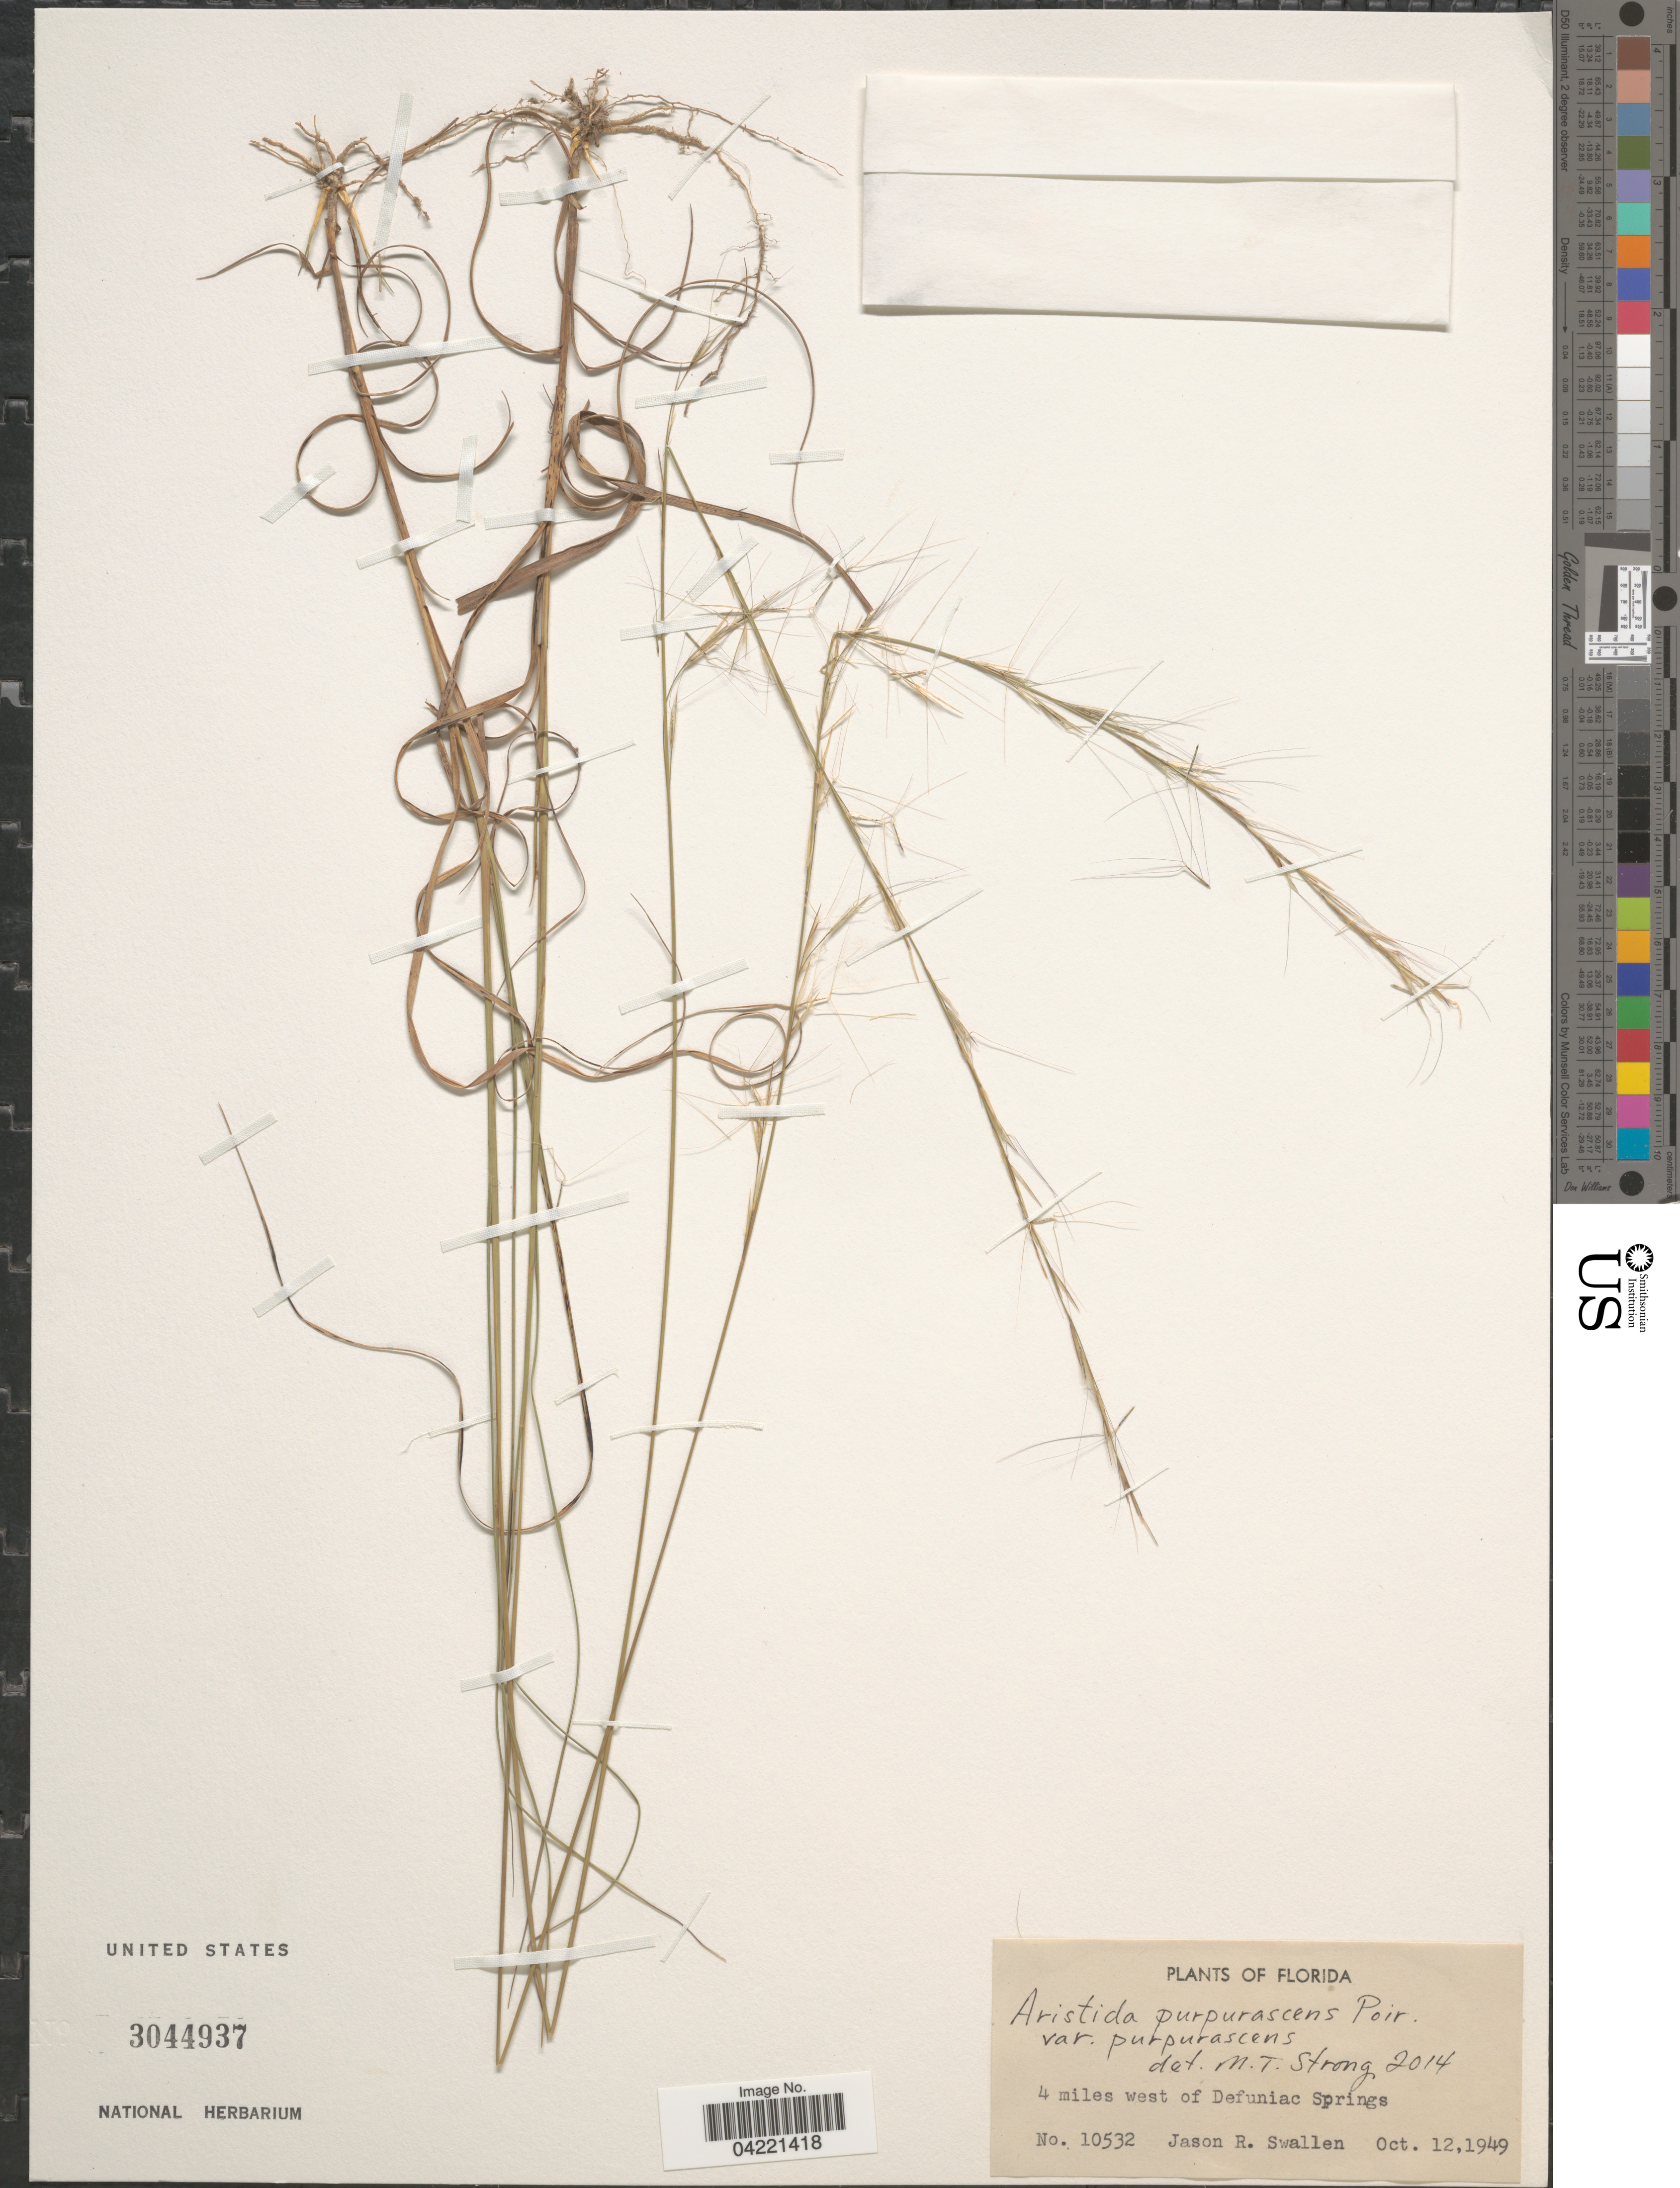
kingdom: Plantae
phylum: Tracheophyta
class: Liliopsida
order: Poales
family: Poaceae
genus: Aristida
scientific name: Aristida purpurascens var. purpurescens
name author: Poir.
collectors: J. R. Swallen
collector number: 10532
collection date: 1949-10-12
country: United States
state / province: Florida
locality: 4 miles west of Defuniac Springs.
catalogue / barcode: US 3044937